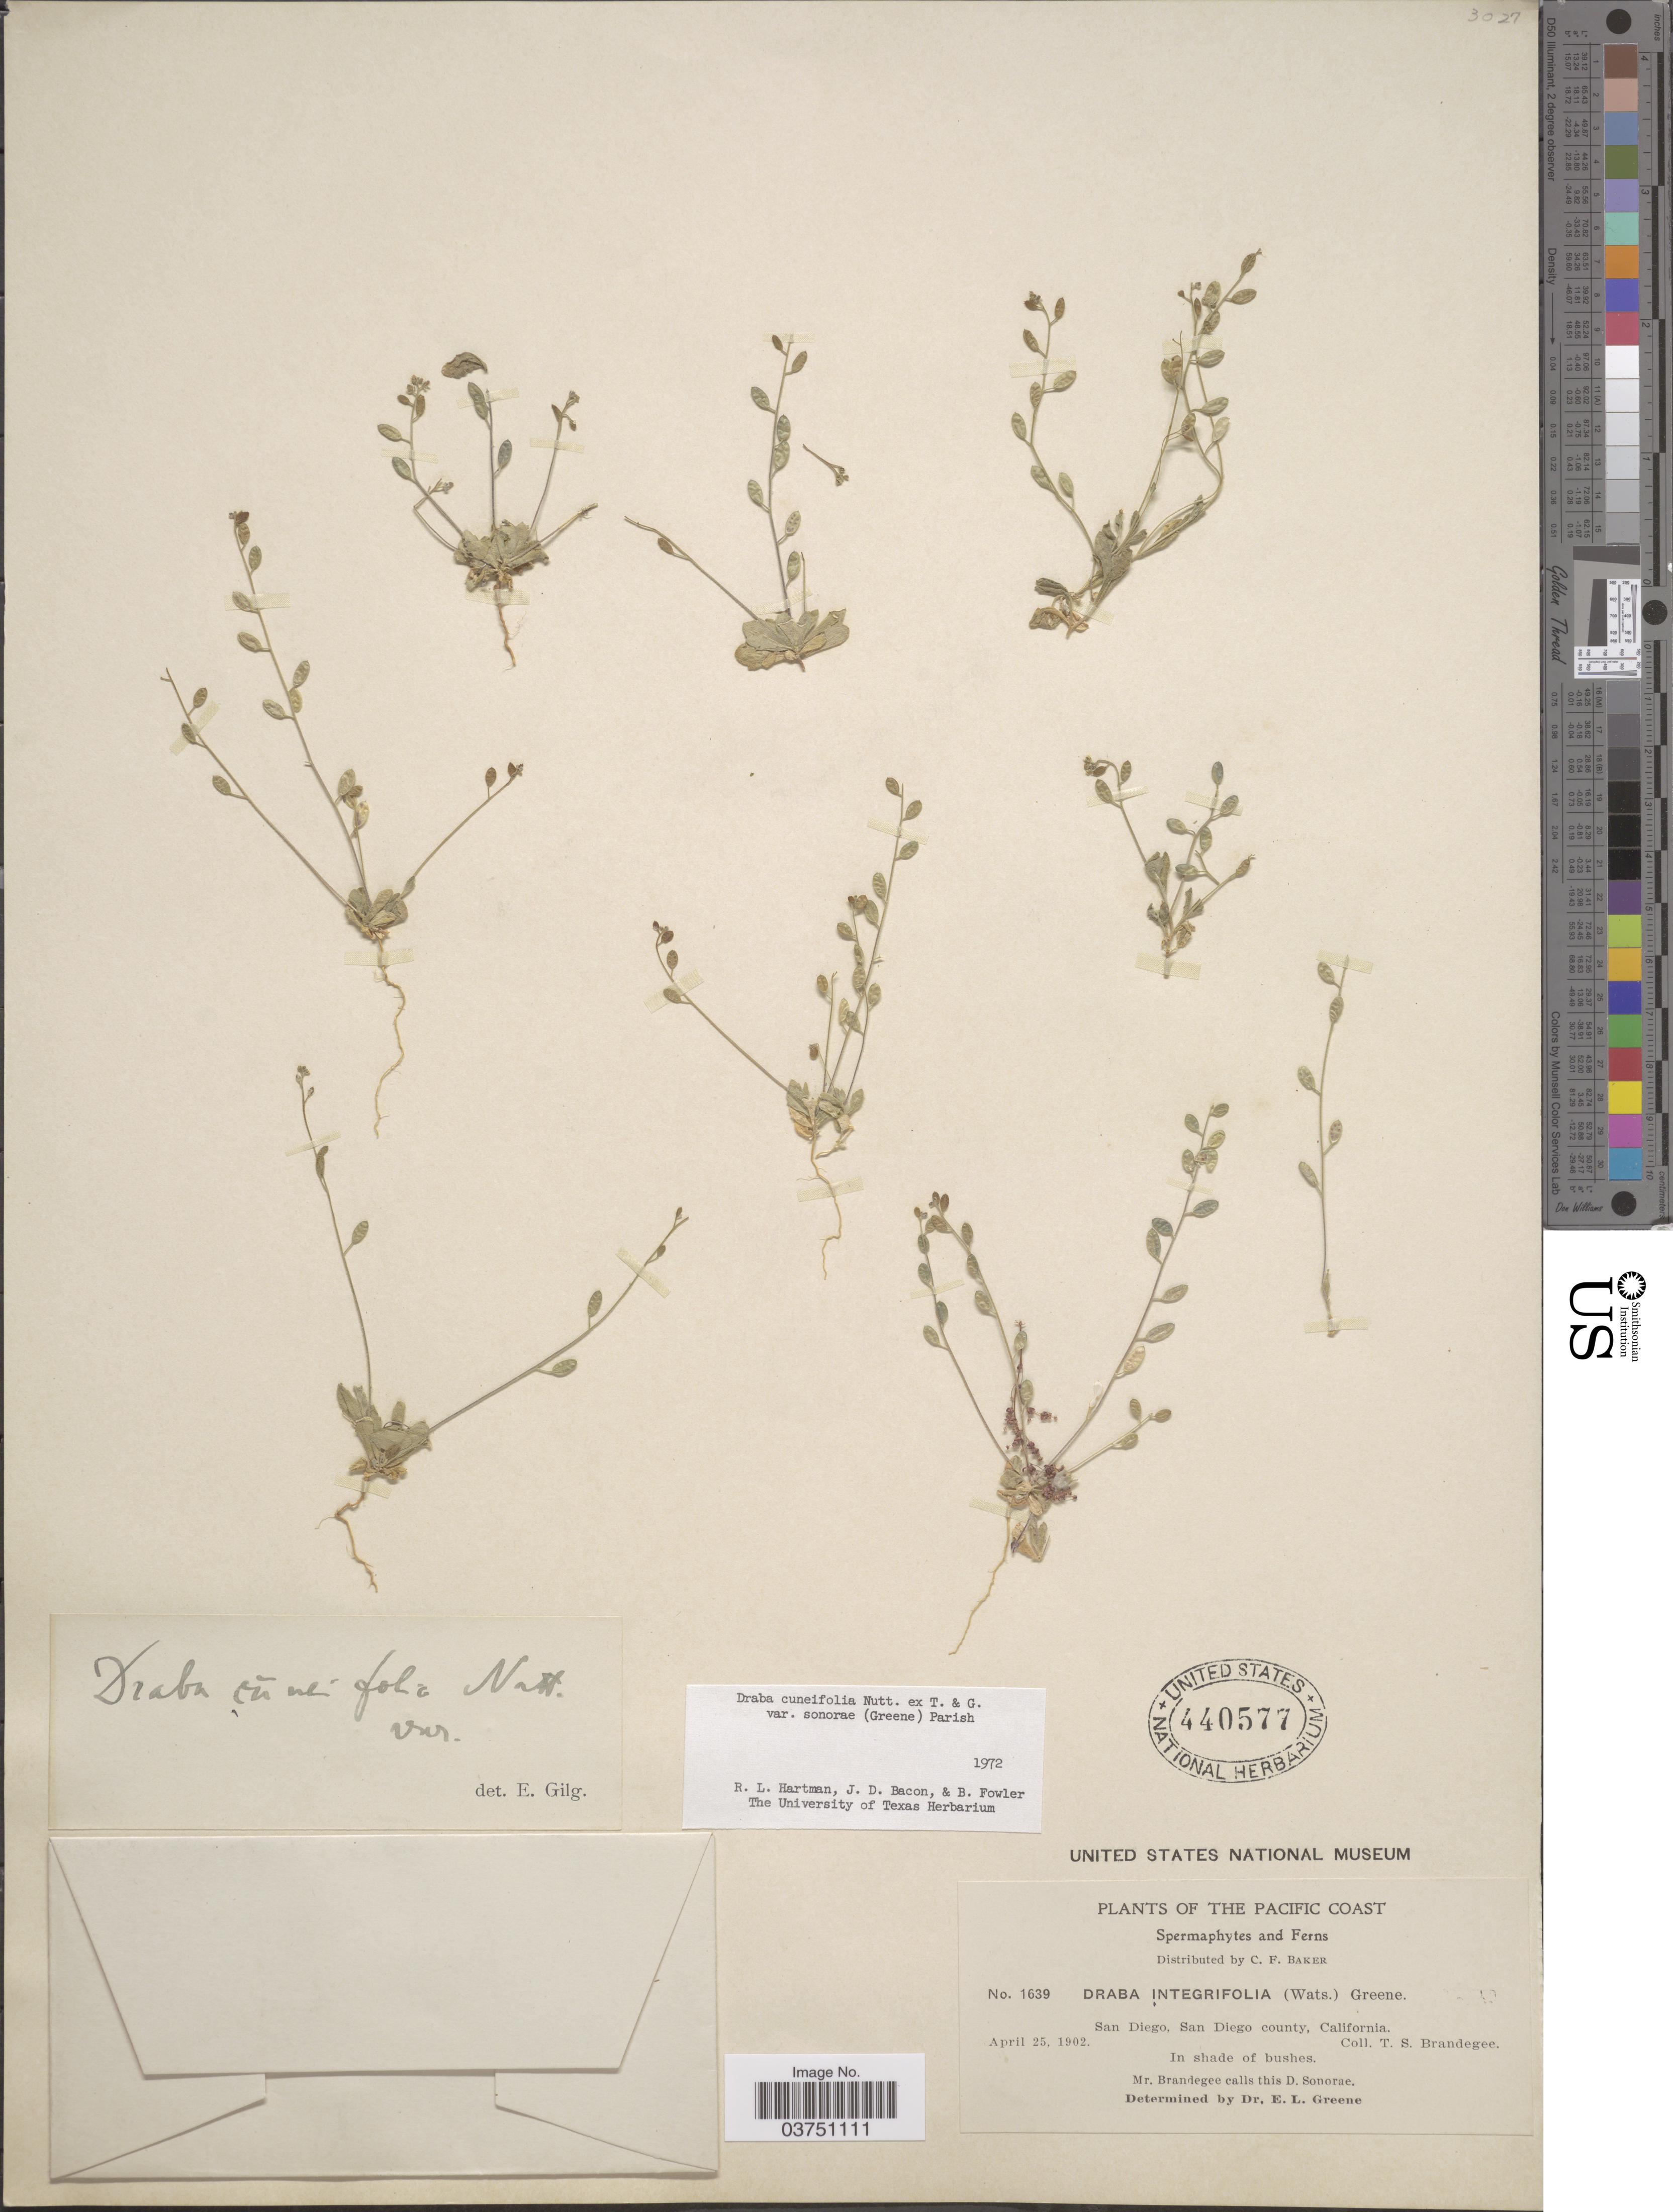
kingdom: Plantae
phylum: Tracheophyta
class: Magnoliopsida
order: Brassicales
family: Brassicaceae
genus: Draba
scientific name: Draba cuneifolia var. sonorae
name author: (Greene) Parish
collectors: T. S. Brandegee (herbarium)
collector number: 1639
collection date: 1902-04-25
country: United States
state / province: California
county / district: San Diego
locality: The Pacific Coast. San Diego, San Diego county.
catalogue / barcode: US 440577